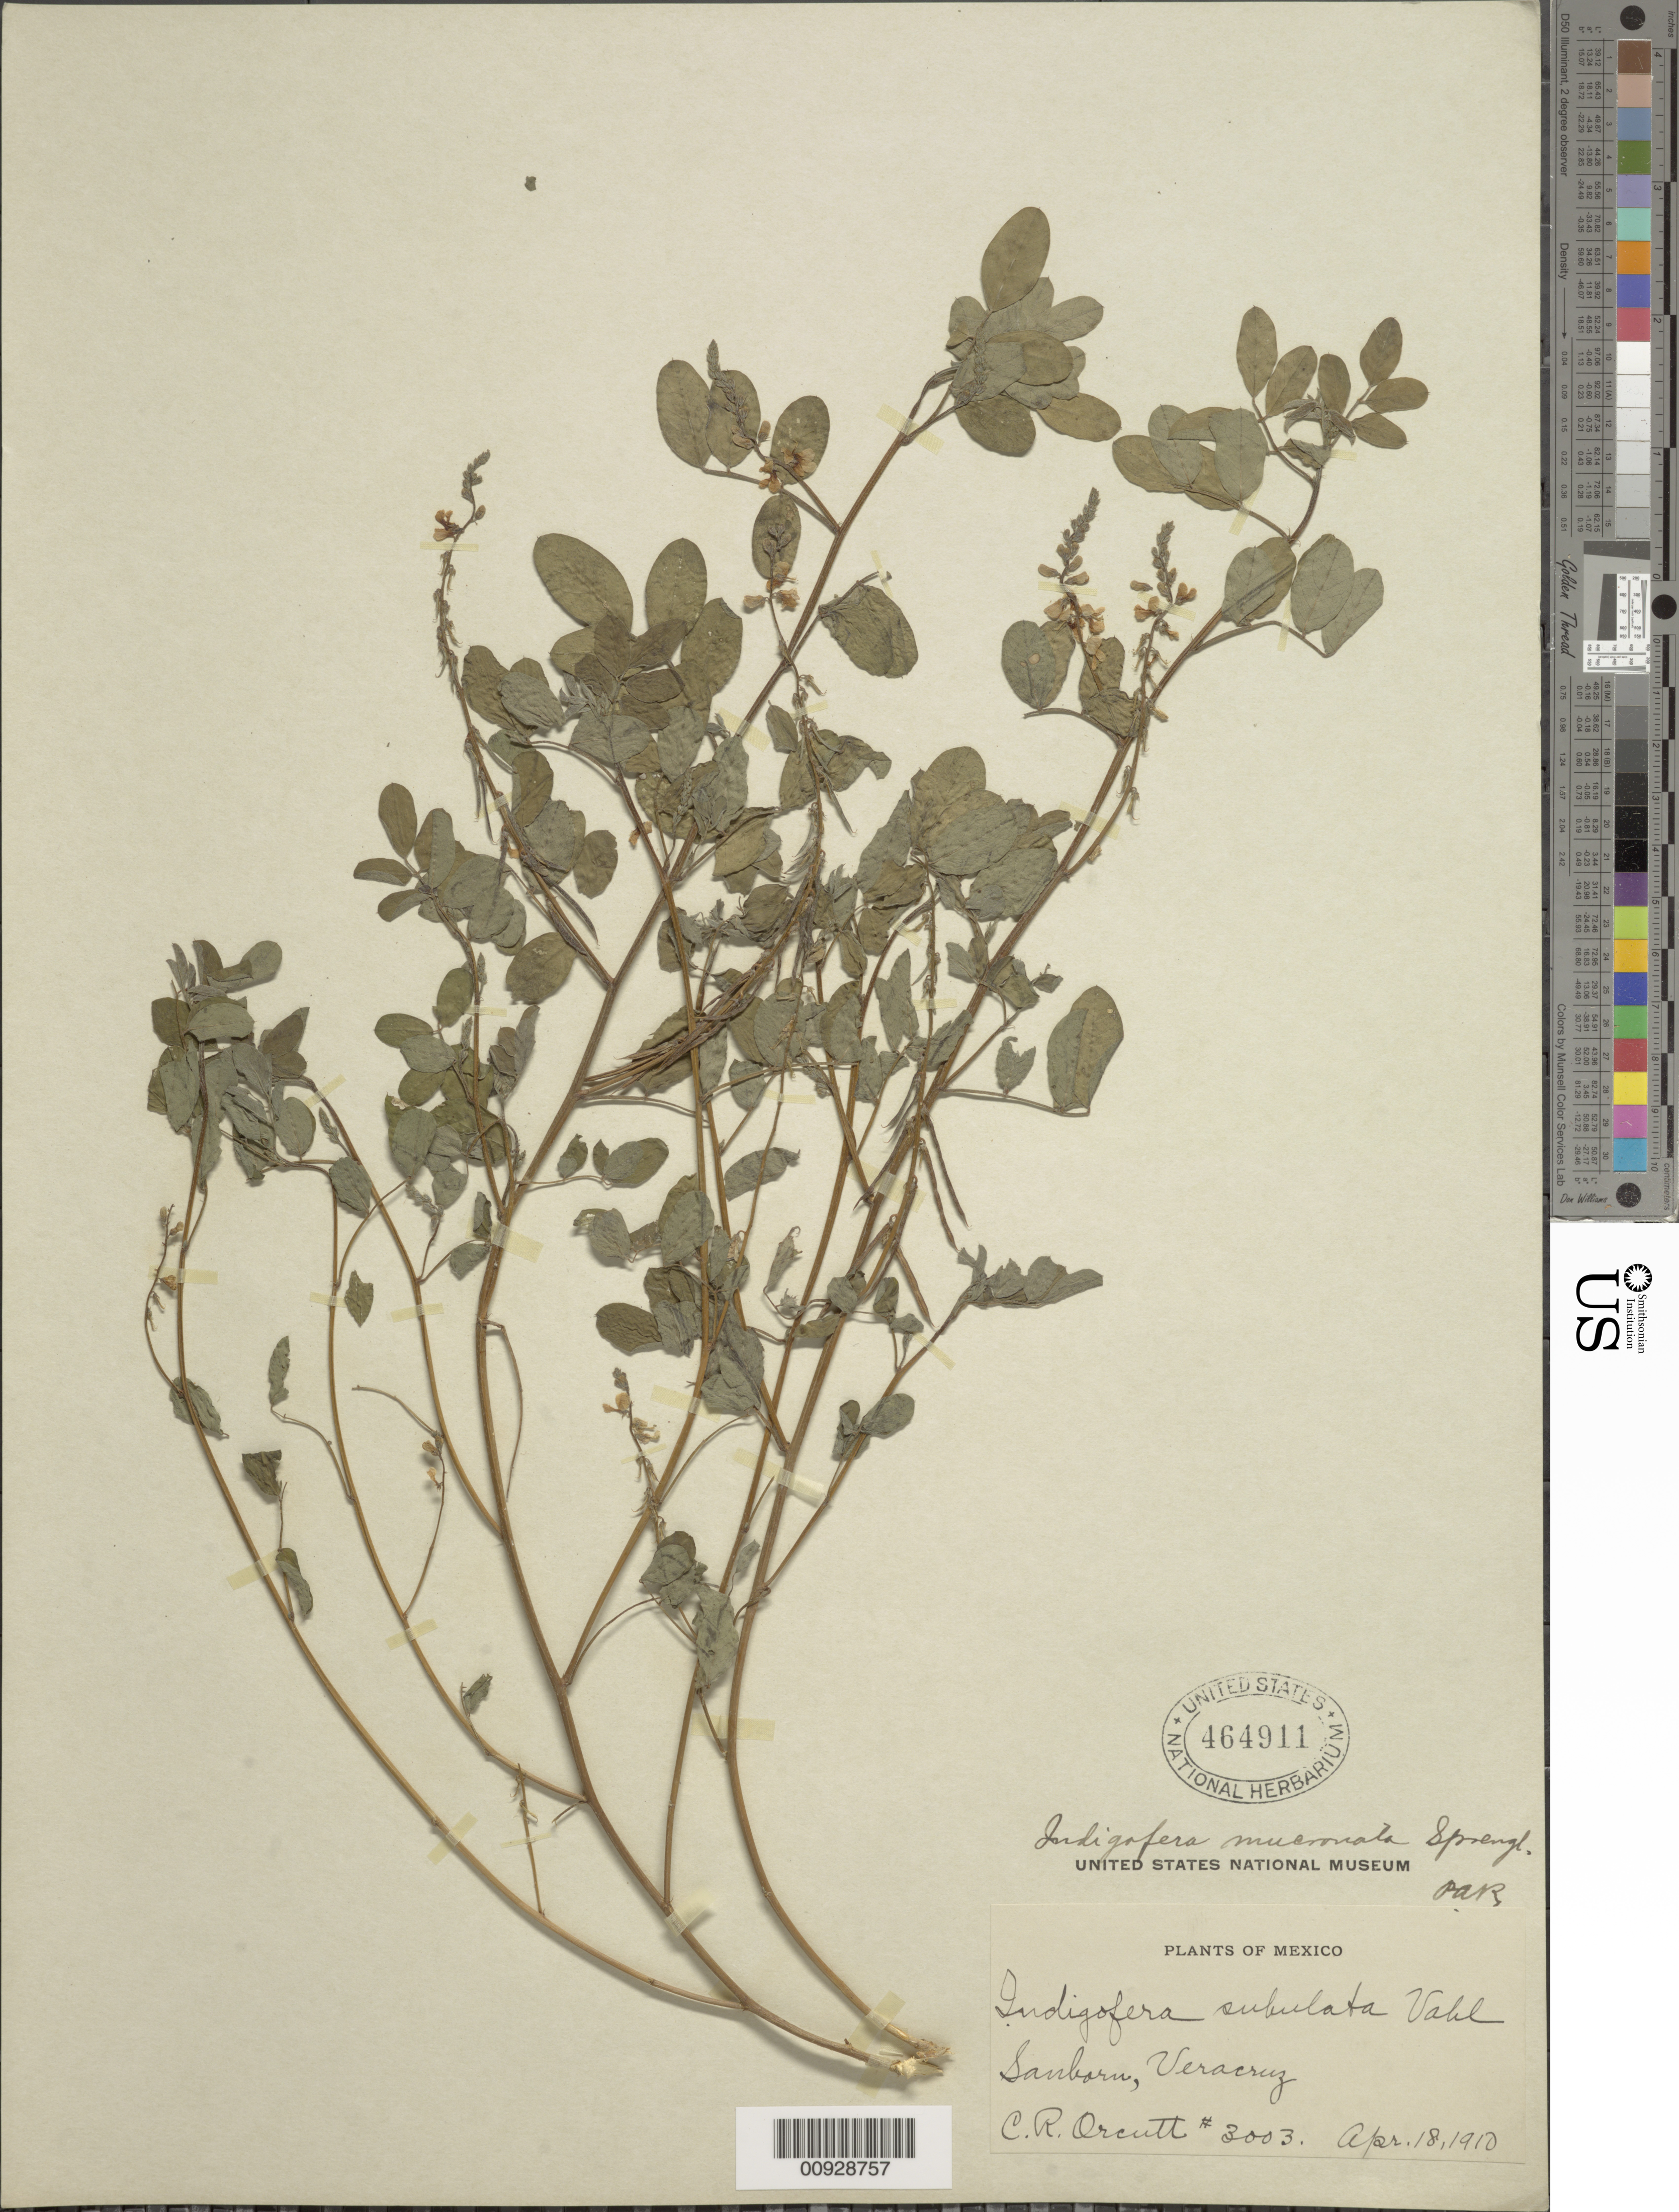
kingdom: Plantae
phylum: Tracheophyta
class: Magnoliopsida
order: Fabales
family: Fabaceae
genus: Indigofera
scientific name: Indigofera mucronata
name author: Lam.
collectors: C. R. Orcutt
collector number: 3003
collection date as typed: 18 Apr 1910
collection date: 1910-04-18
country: Mexico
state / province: Veracruz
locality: Sanborn, Veracruz.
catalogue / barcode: US 464911